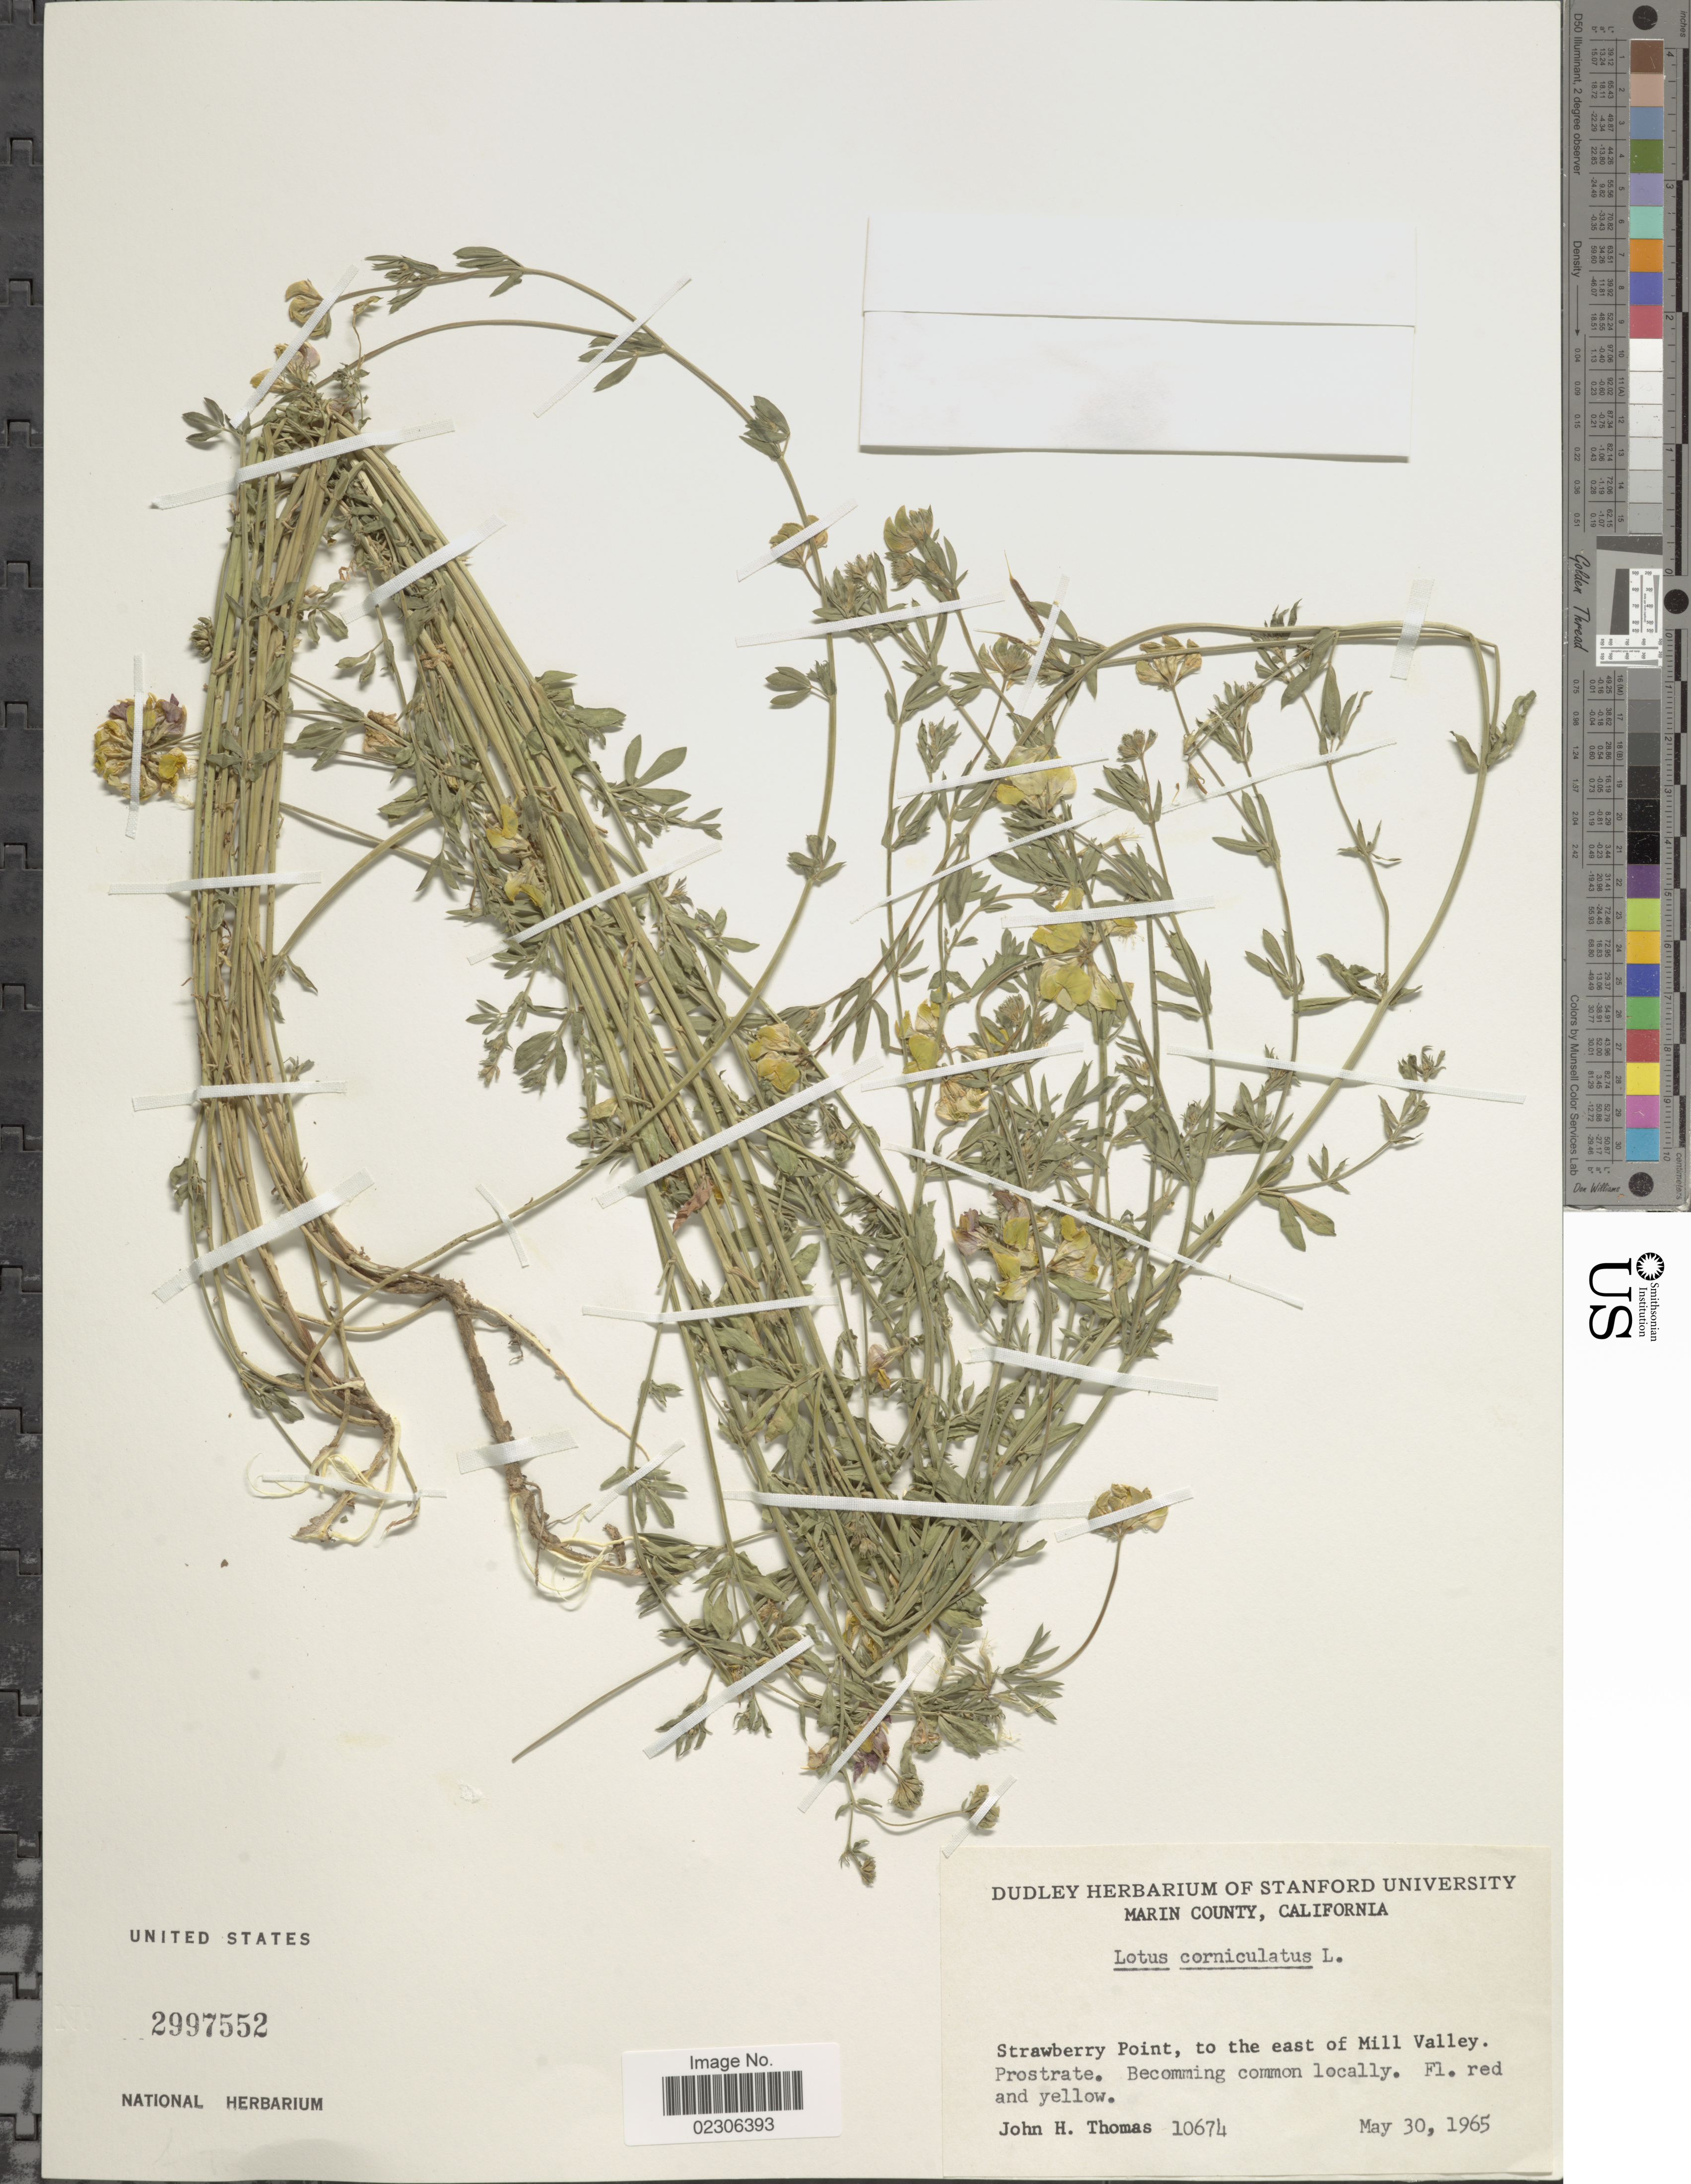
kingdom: Plantae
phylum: Tracheophyta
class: Magnoliopsida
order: Fabales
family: Fabaceae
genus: Lotus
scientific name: Lotus corniculatus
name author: L.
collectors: J. H. Thomas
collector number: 10674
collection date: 1965-05-30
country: United States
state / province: California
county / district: Marin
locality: Marin County, Strawberry Point, to the east of Mill Valley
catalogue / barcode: US 2997552